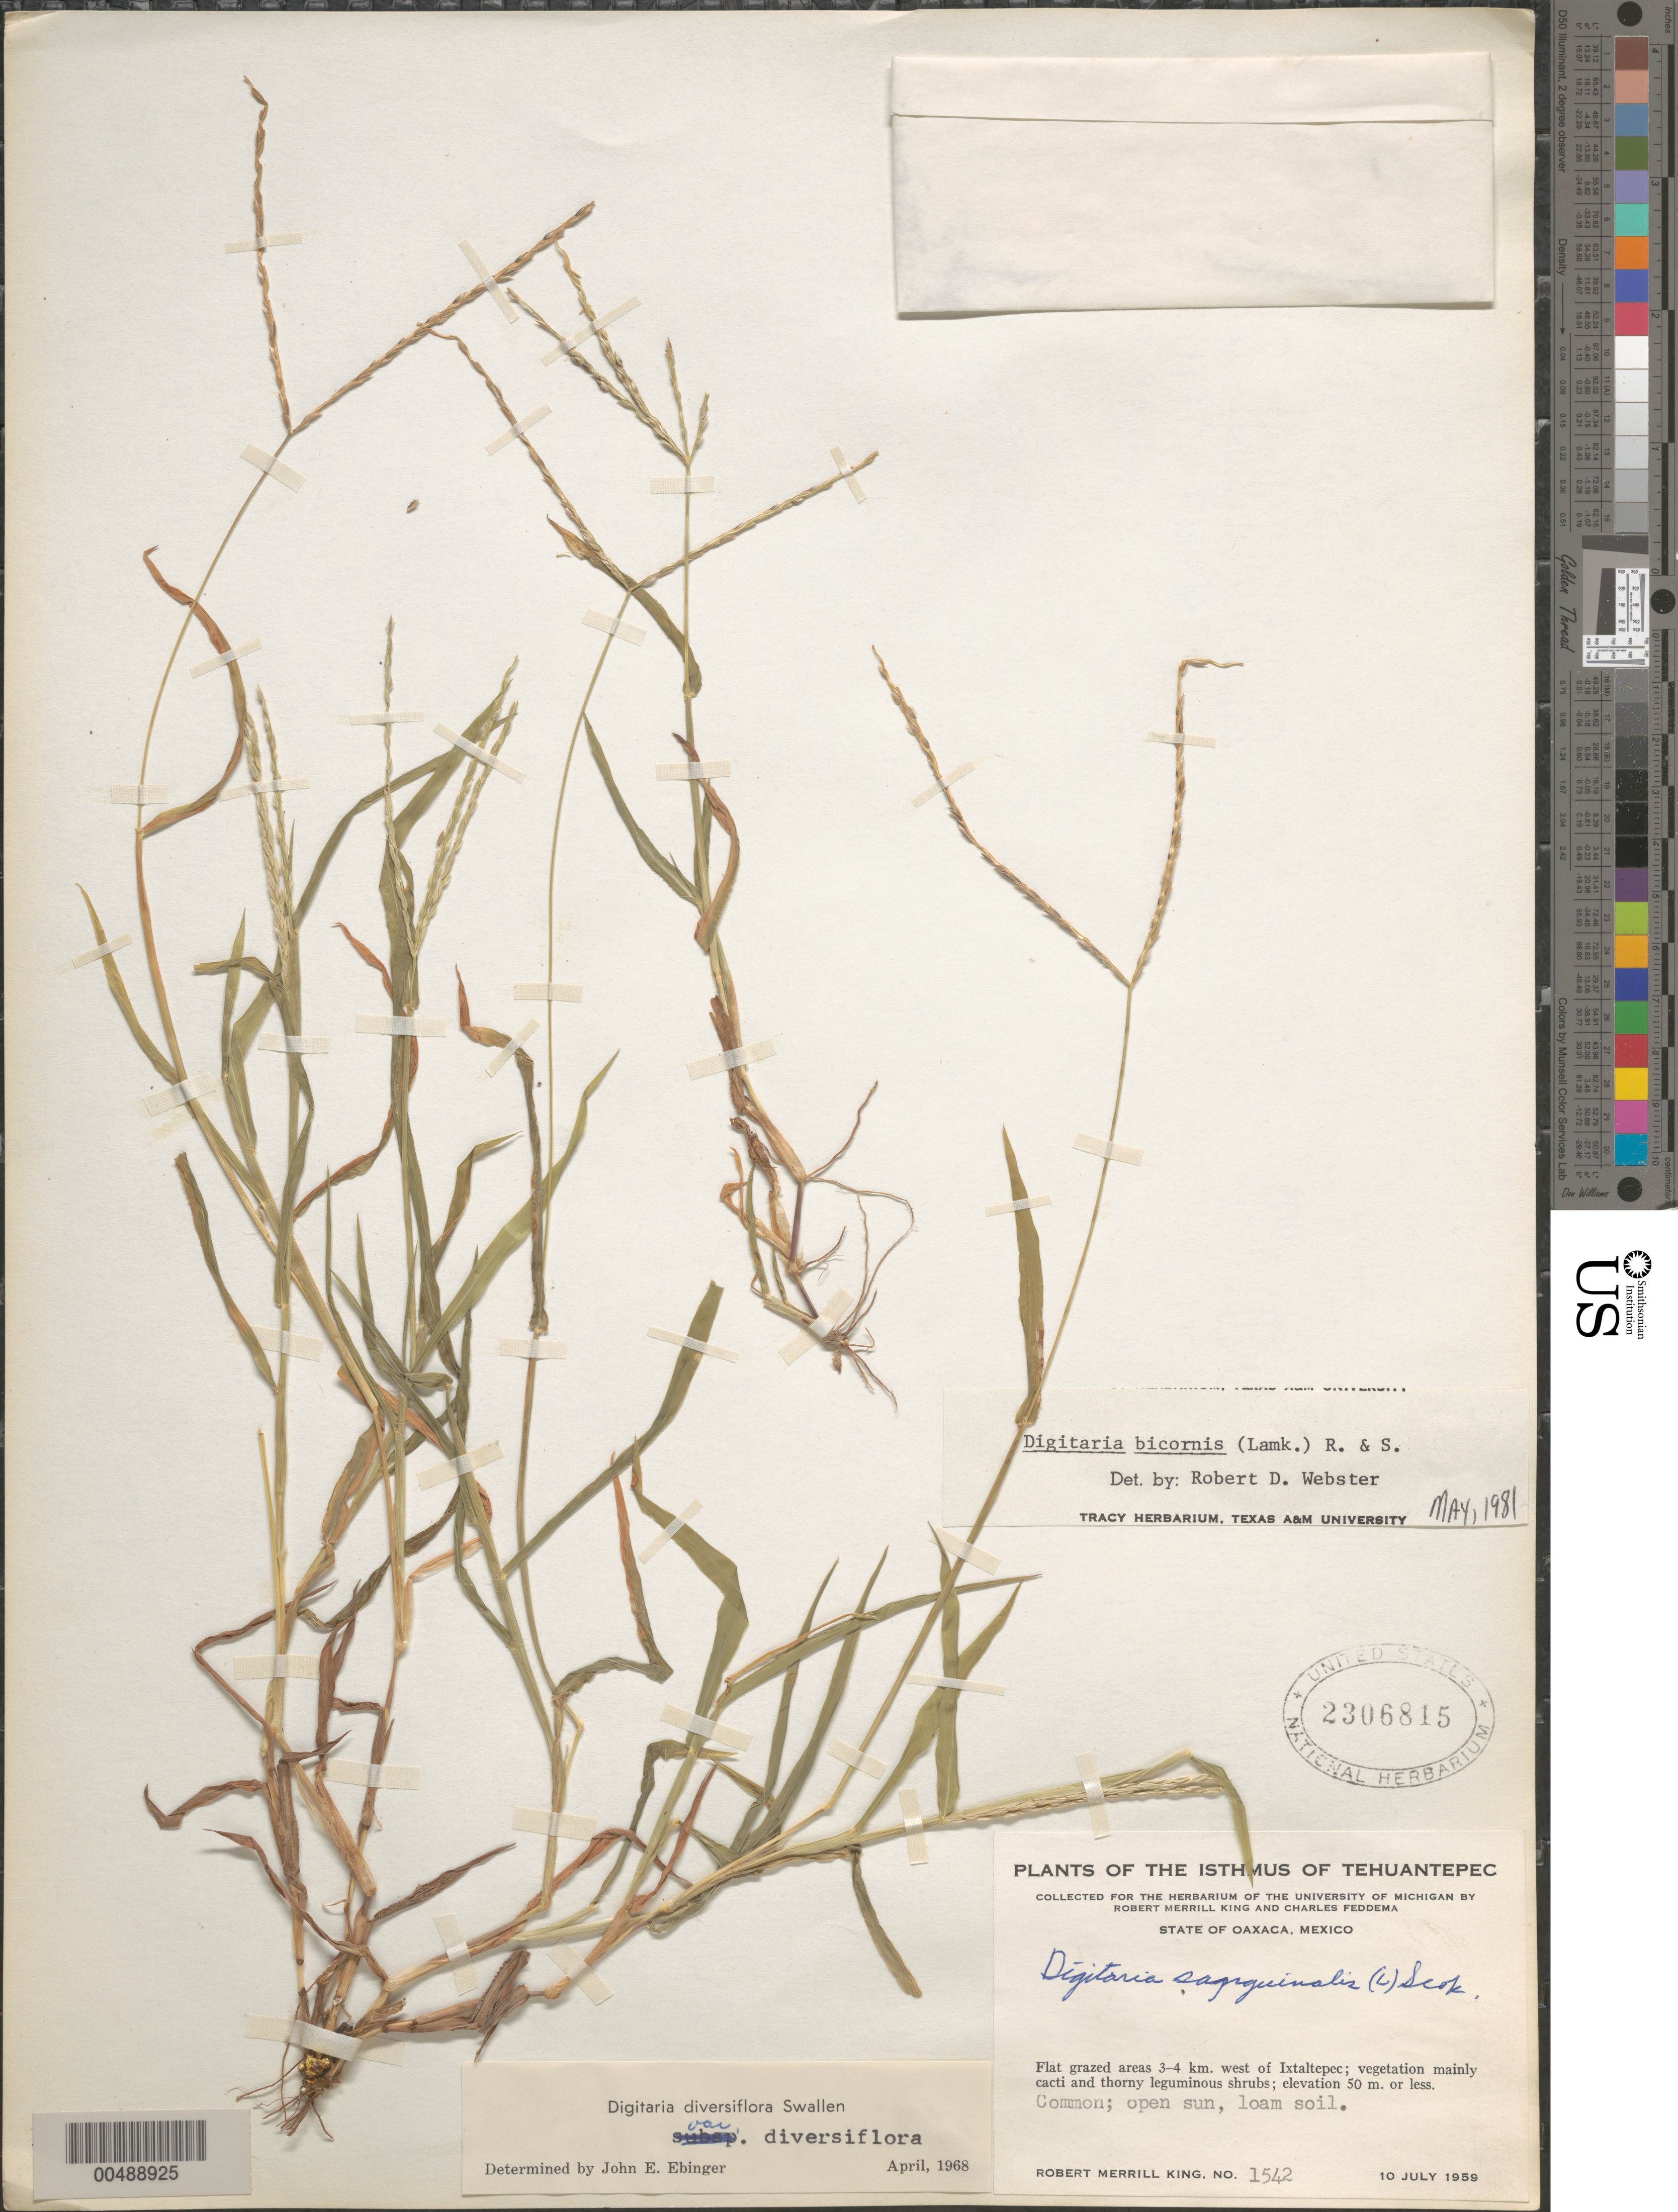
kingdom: Plantae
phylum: Tracheophyta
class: Liliopsida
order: Poales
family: Poaceae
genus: Digitaria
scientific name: Digitaria bicornis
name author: (Lam.) Roem. & Schult.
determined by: Webster, Robert D.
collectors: R. M. King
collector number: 1542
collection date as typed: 10 Jul 1959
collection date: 1959-07-10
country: Mexico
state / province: Oaxaca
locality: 3-4 km W of Iztaltepec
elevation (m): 0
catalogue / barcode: US 2306815